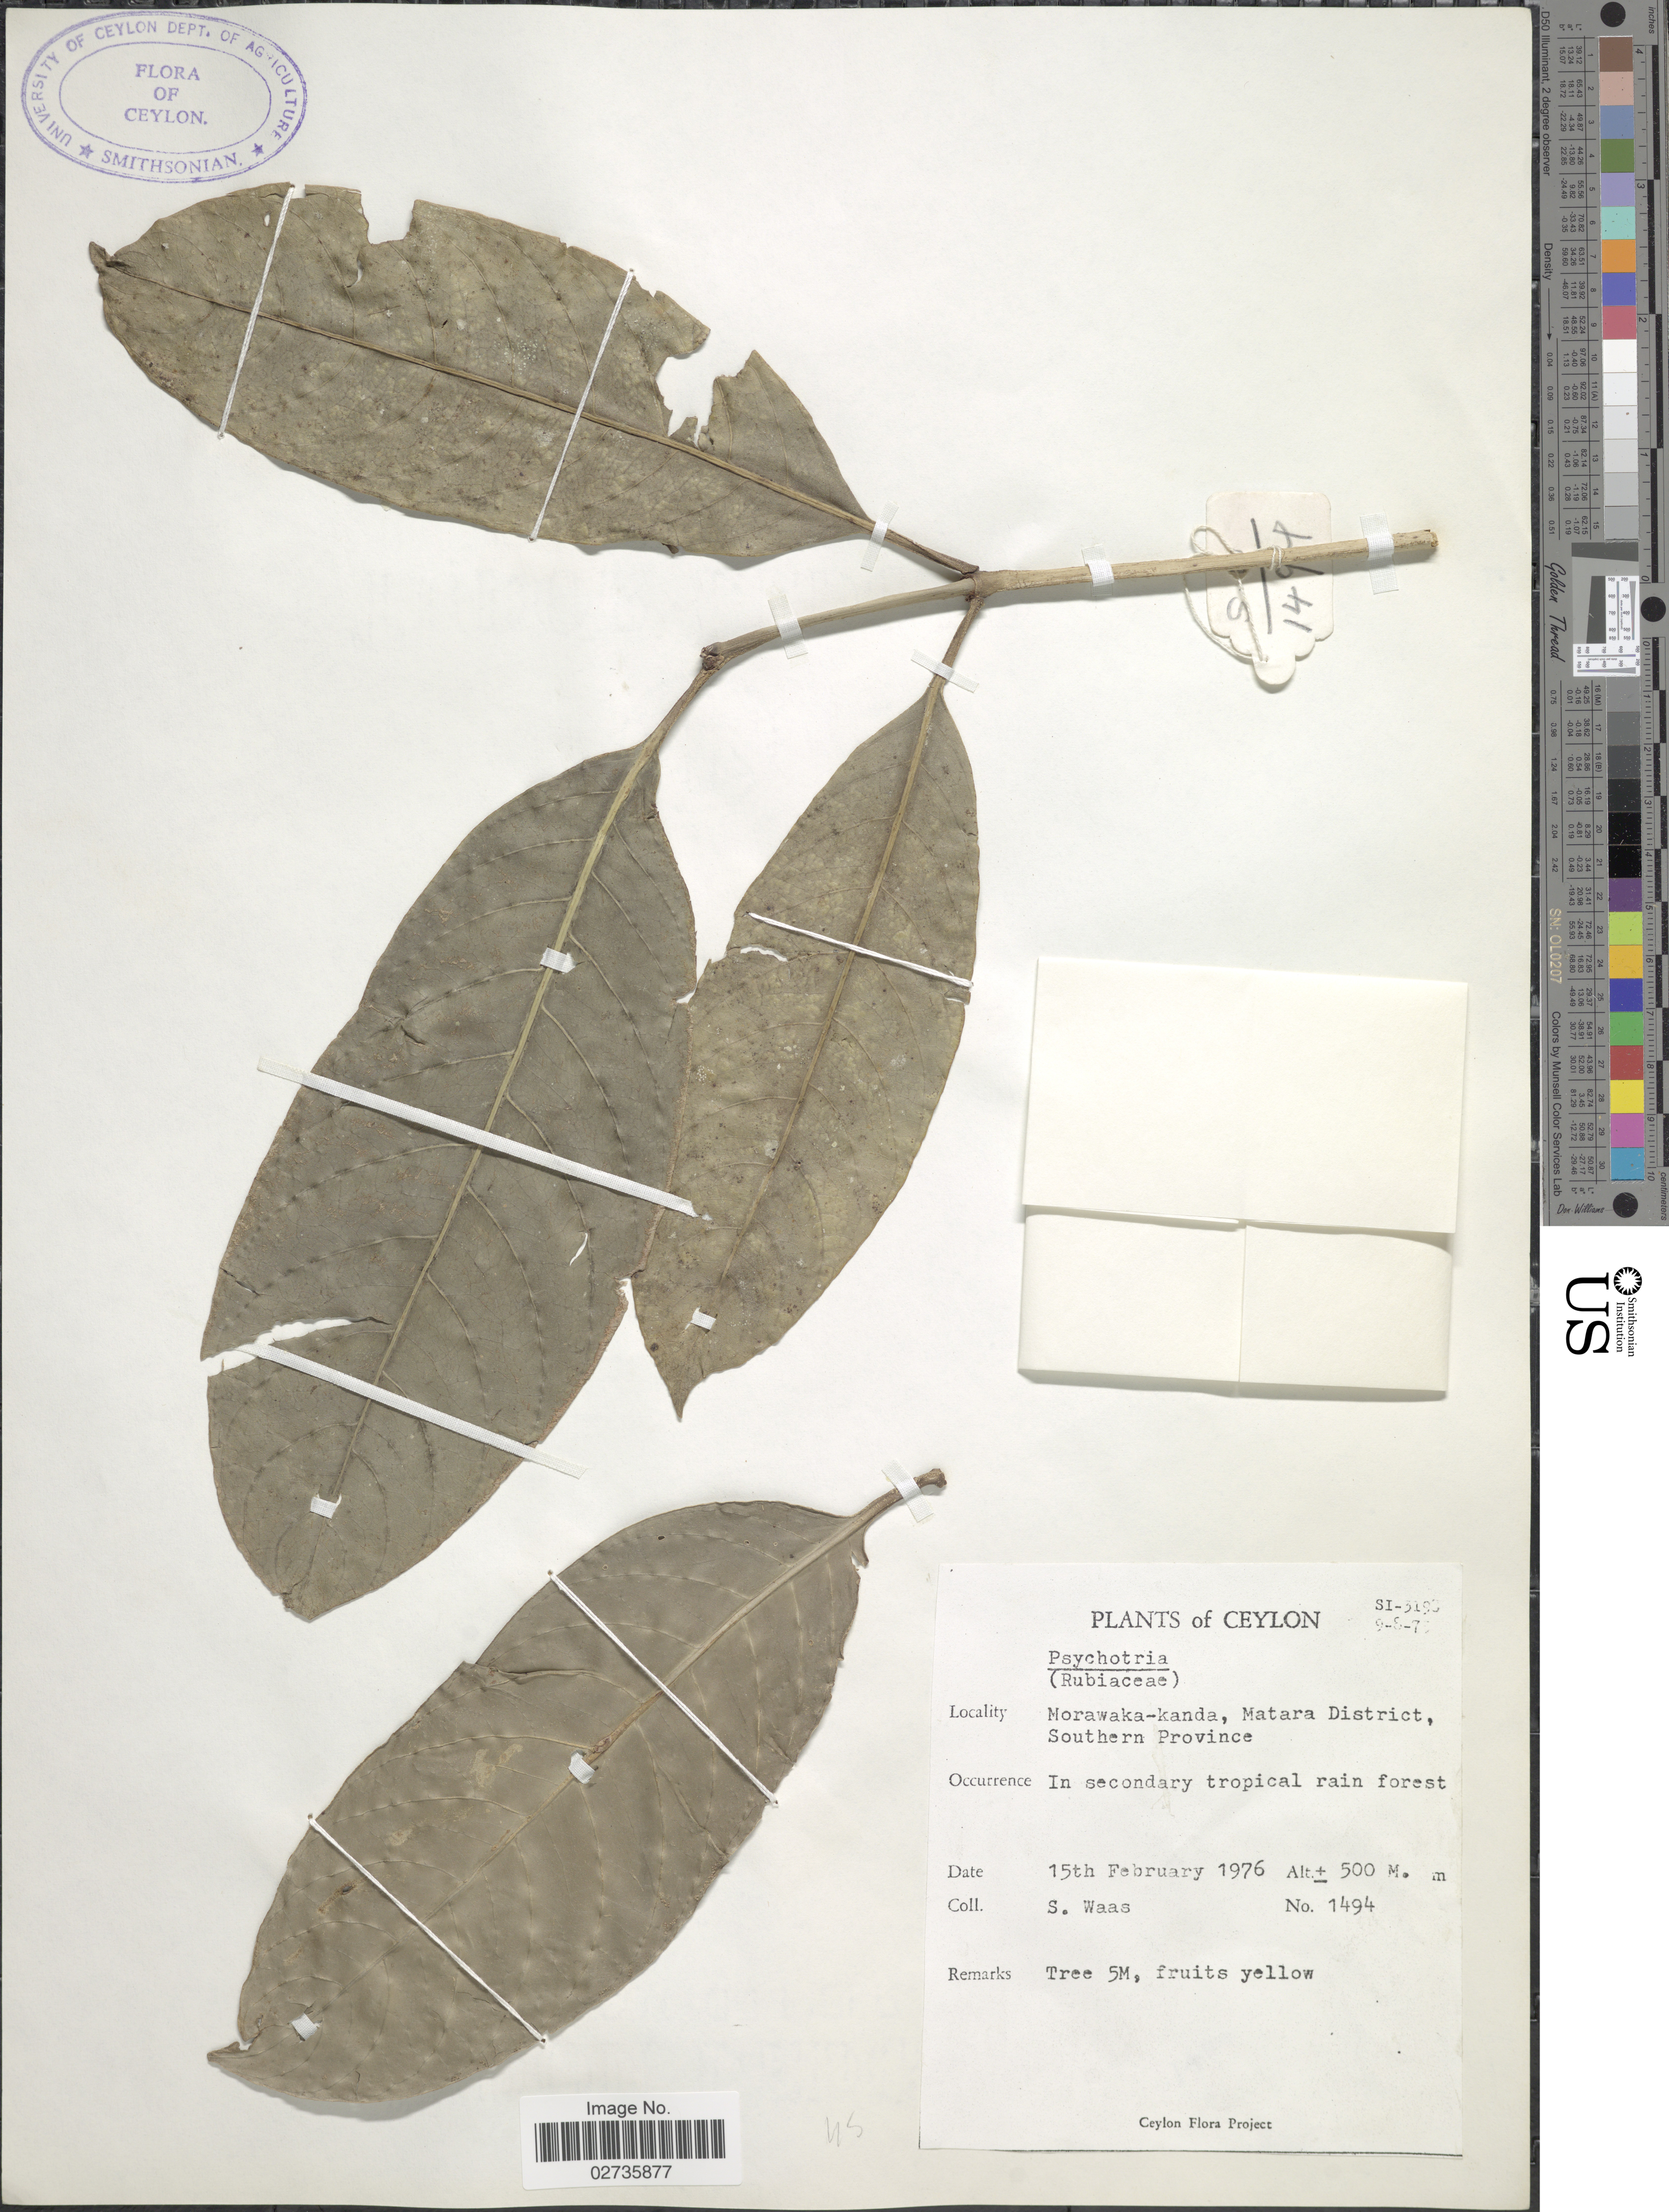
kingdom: Plantae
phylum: Tracheophyta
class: Magnoliopsida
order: Gentianales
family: Rubiaceae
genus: Psychotria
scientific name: Psychotria sp.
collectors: S. Waas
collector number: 1494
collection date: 1976-02-15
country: Sri Lanka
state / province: Southern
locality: Ceylon, Morawaka-kanda, Matara District, In secondary tropicak rain forest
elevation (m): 500